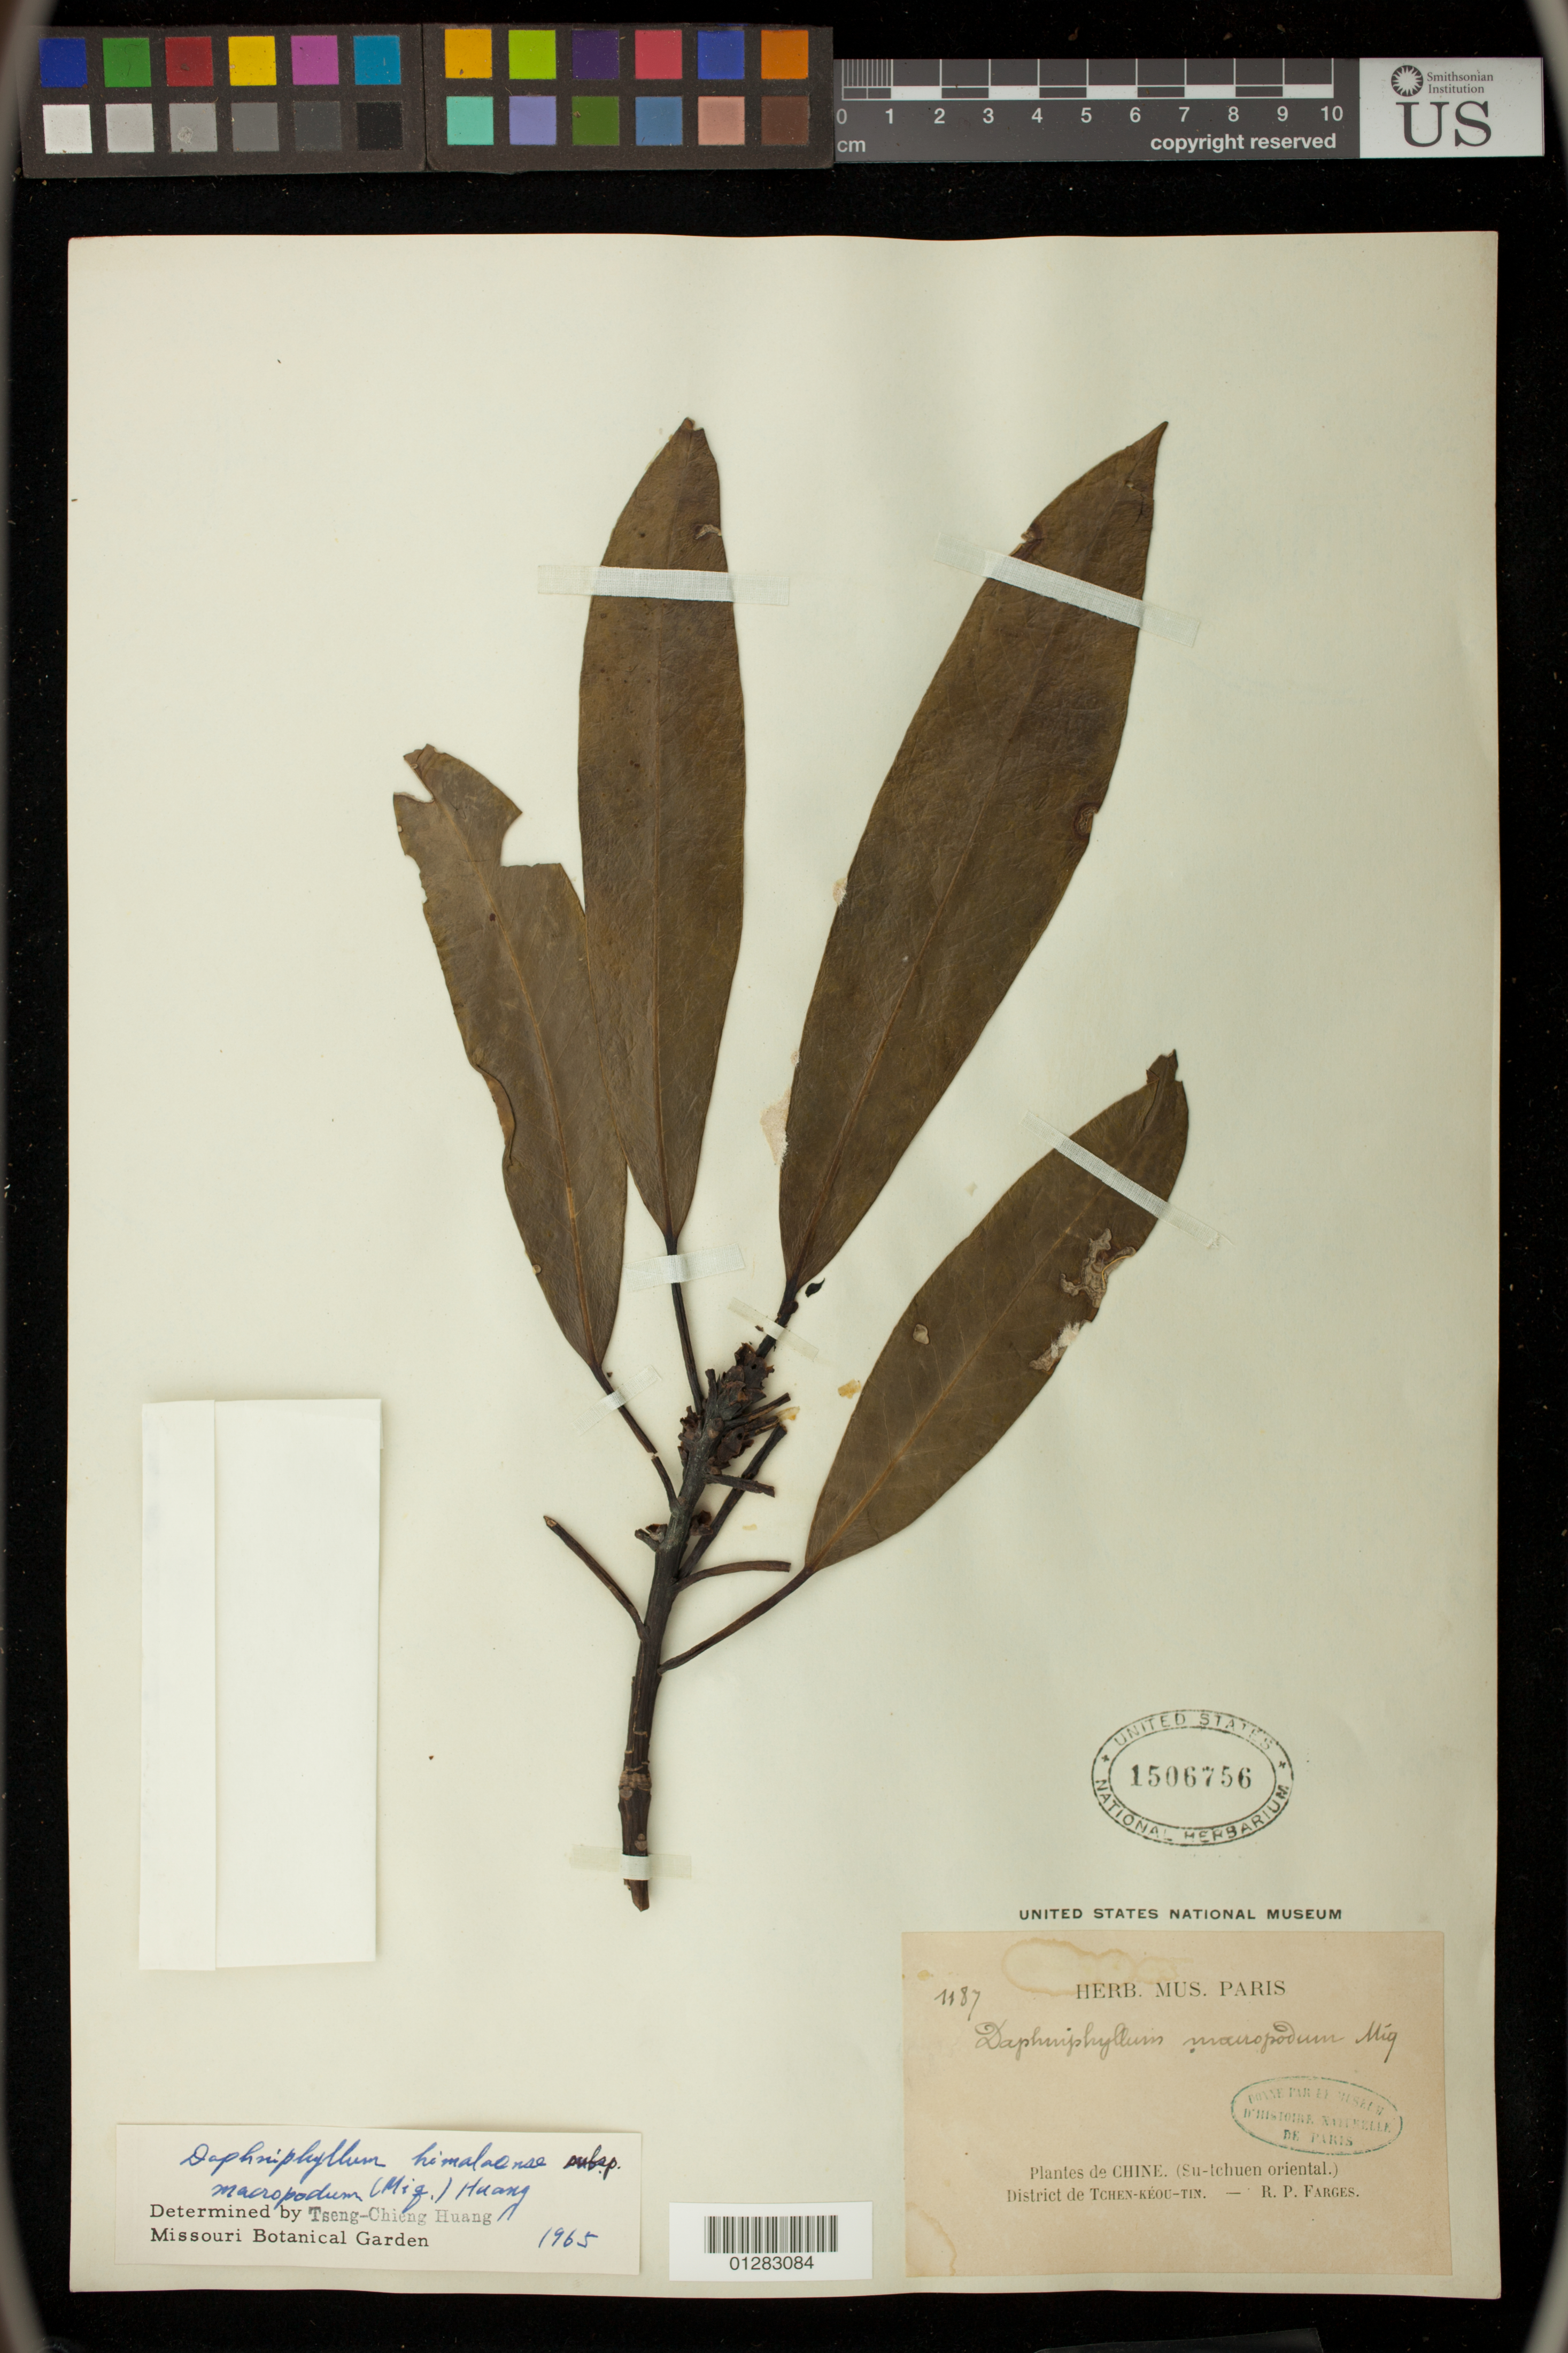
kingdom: Plantae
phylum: Tracheophyta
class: Magnoliopsida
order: Saxifragales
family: Daphniphyllaceae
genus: Daphniphyllum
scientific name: Daphniphyllum himalayense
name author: (Benth.) Müll. Arg.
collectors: R. Farges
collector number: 1187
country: China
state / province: Sichuan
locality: Su-tchuen oriental. Tchen-Keou-tin district.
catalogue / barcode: US 1506756